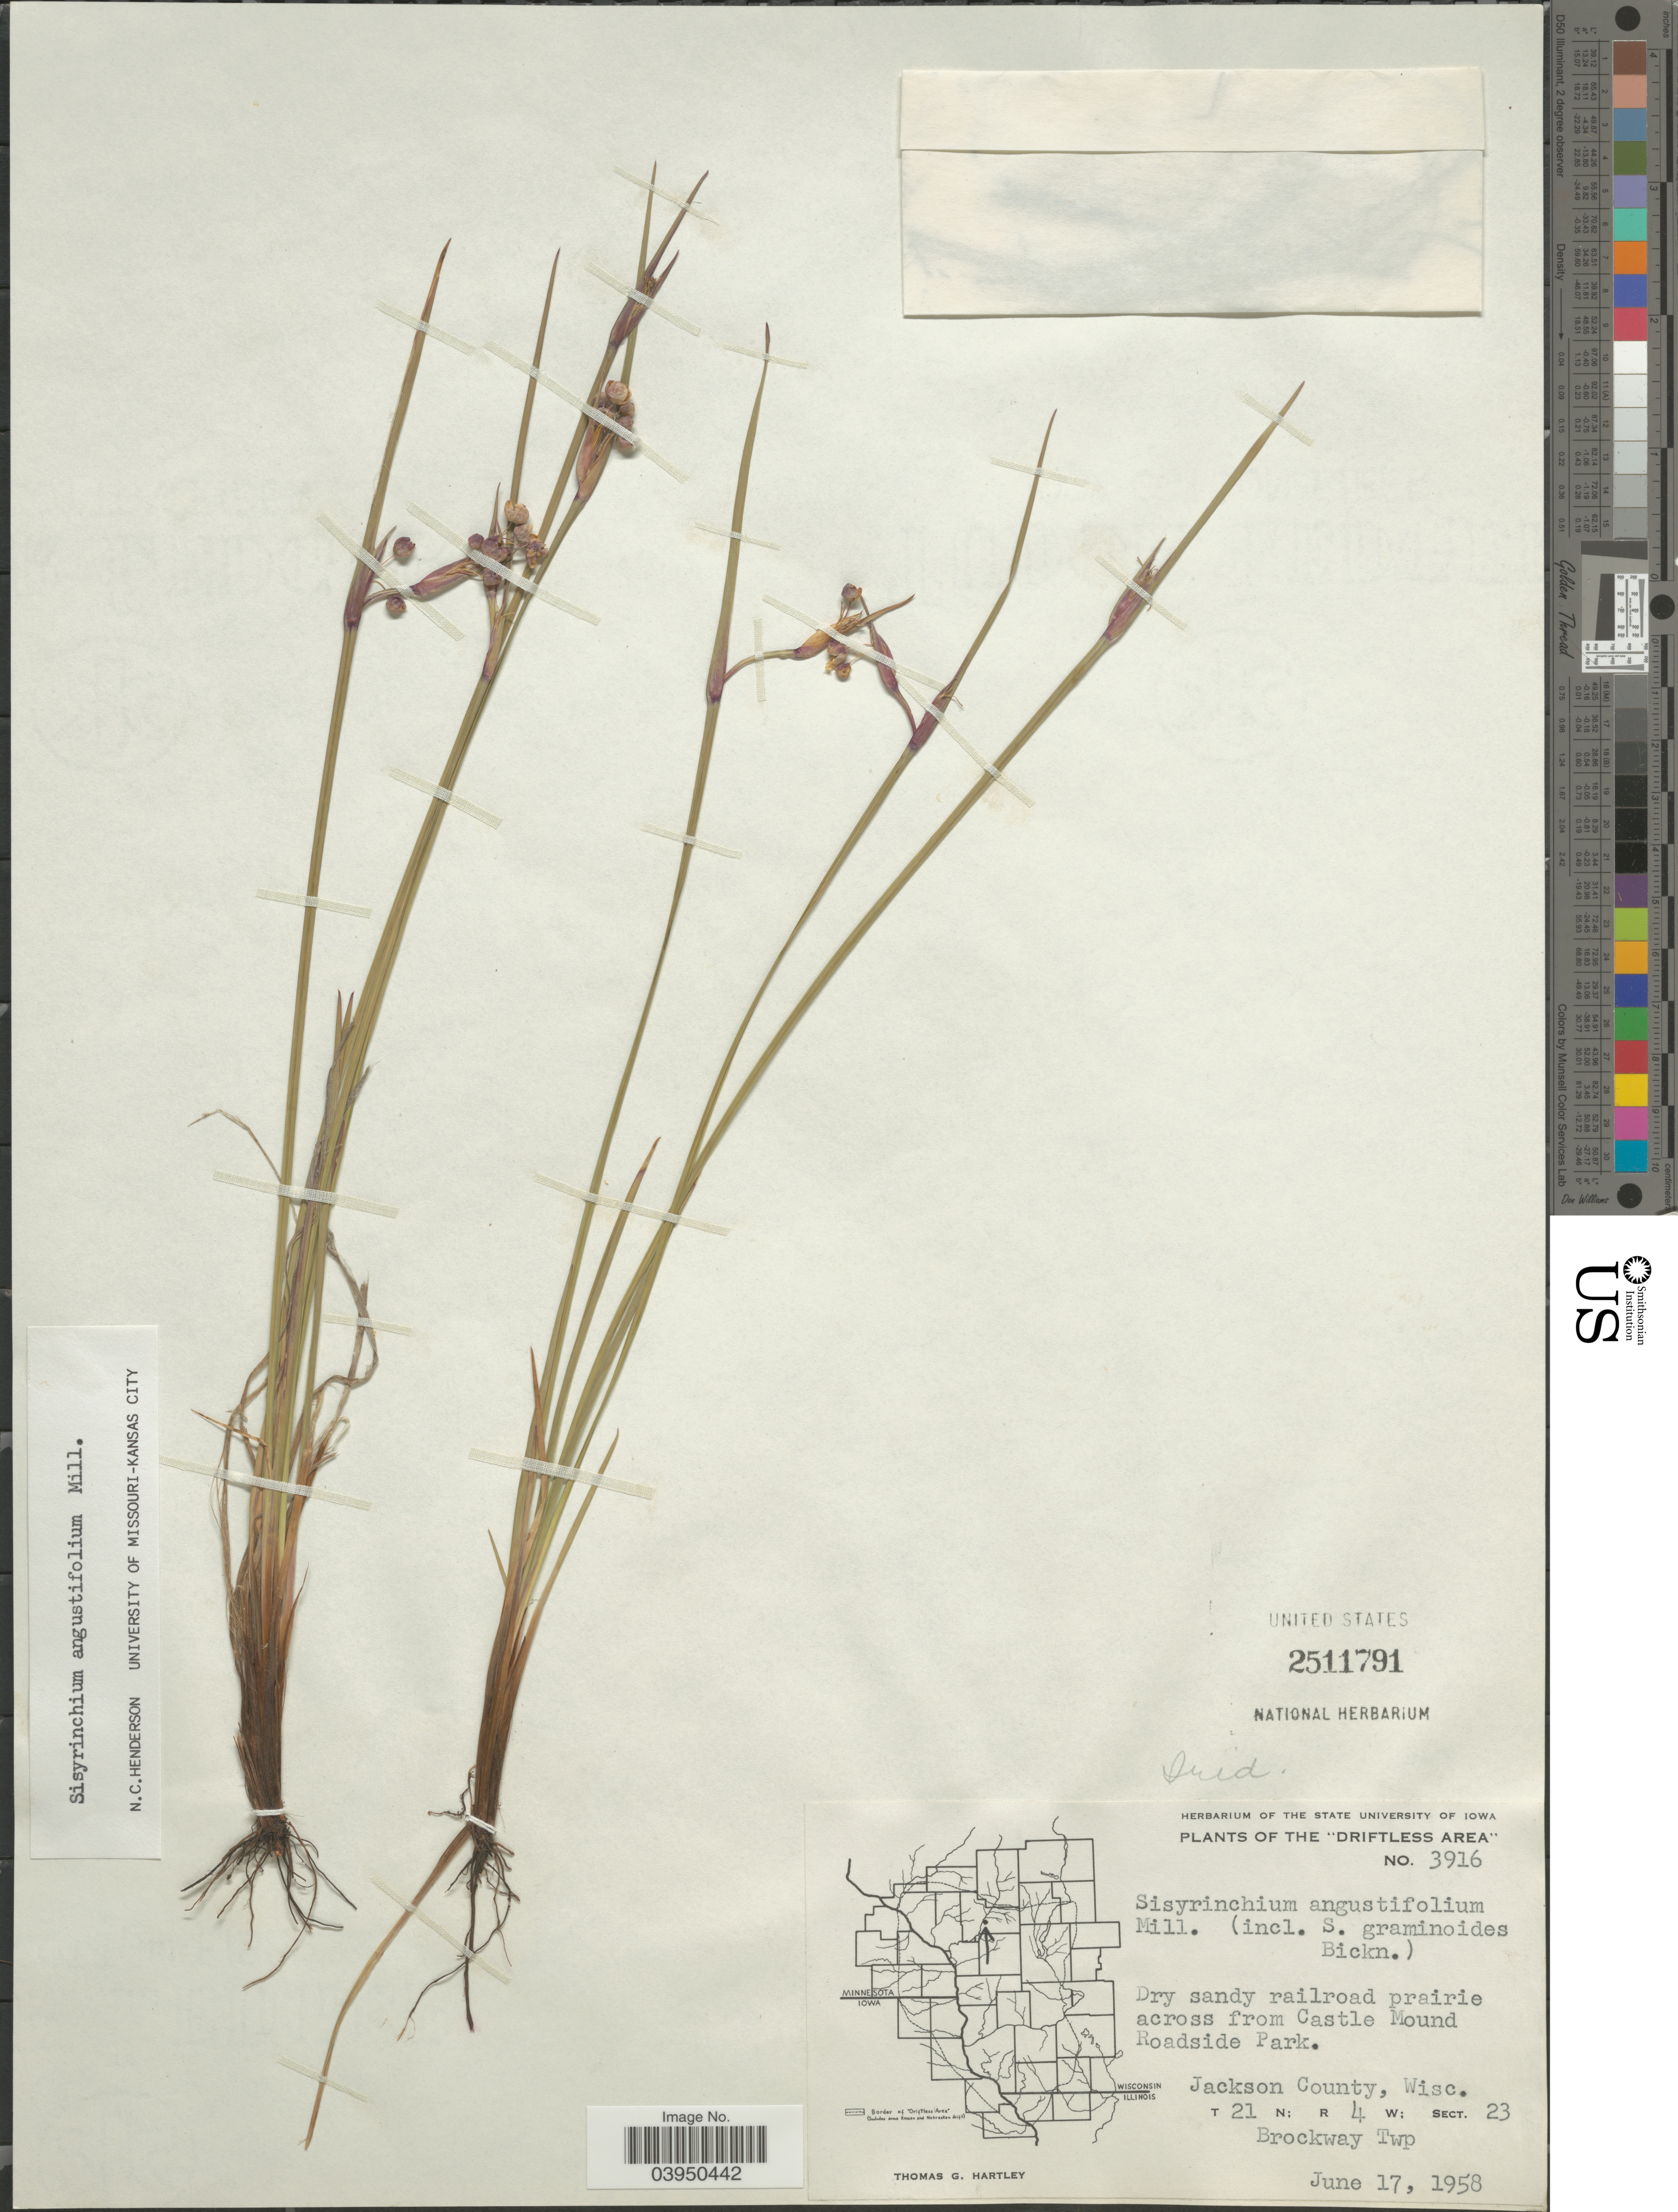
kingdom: Plantae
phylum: Tracheophyta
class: Liliopsida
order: Asparagales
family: Iridaceae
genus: Sisyrinchium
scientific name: Sisyrinchium angustifolium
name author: Mill.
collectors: T. G. Hartley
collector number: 3916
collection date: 1958-06-17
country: United States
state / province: Wisconsin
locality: Dry sandy railroad prairie across from Castle Mound Roadside Park. Jackson County. T 21 N; R 4 W; Sect. 23. Brockway Twp.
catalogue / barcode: US 2511791